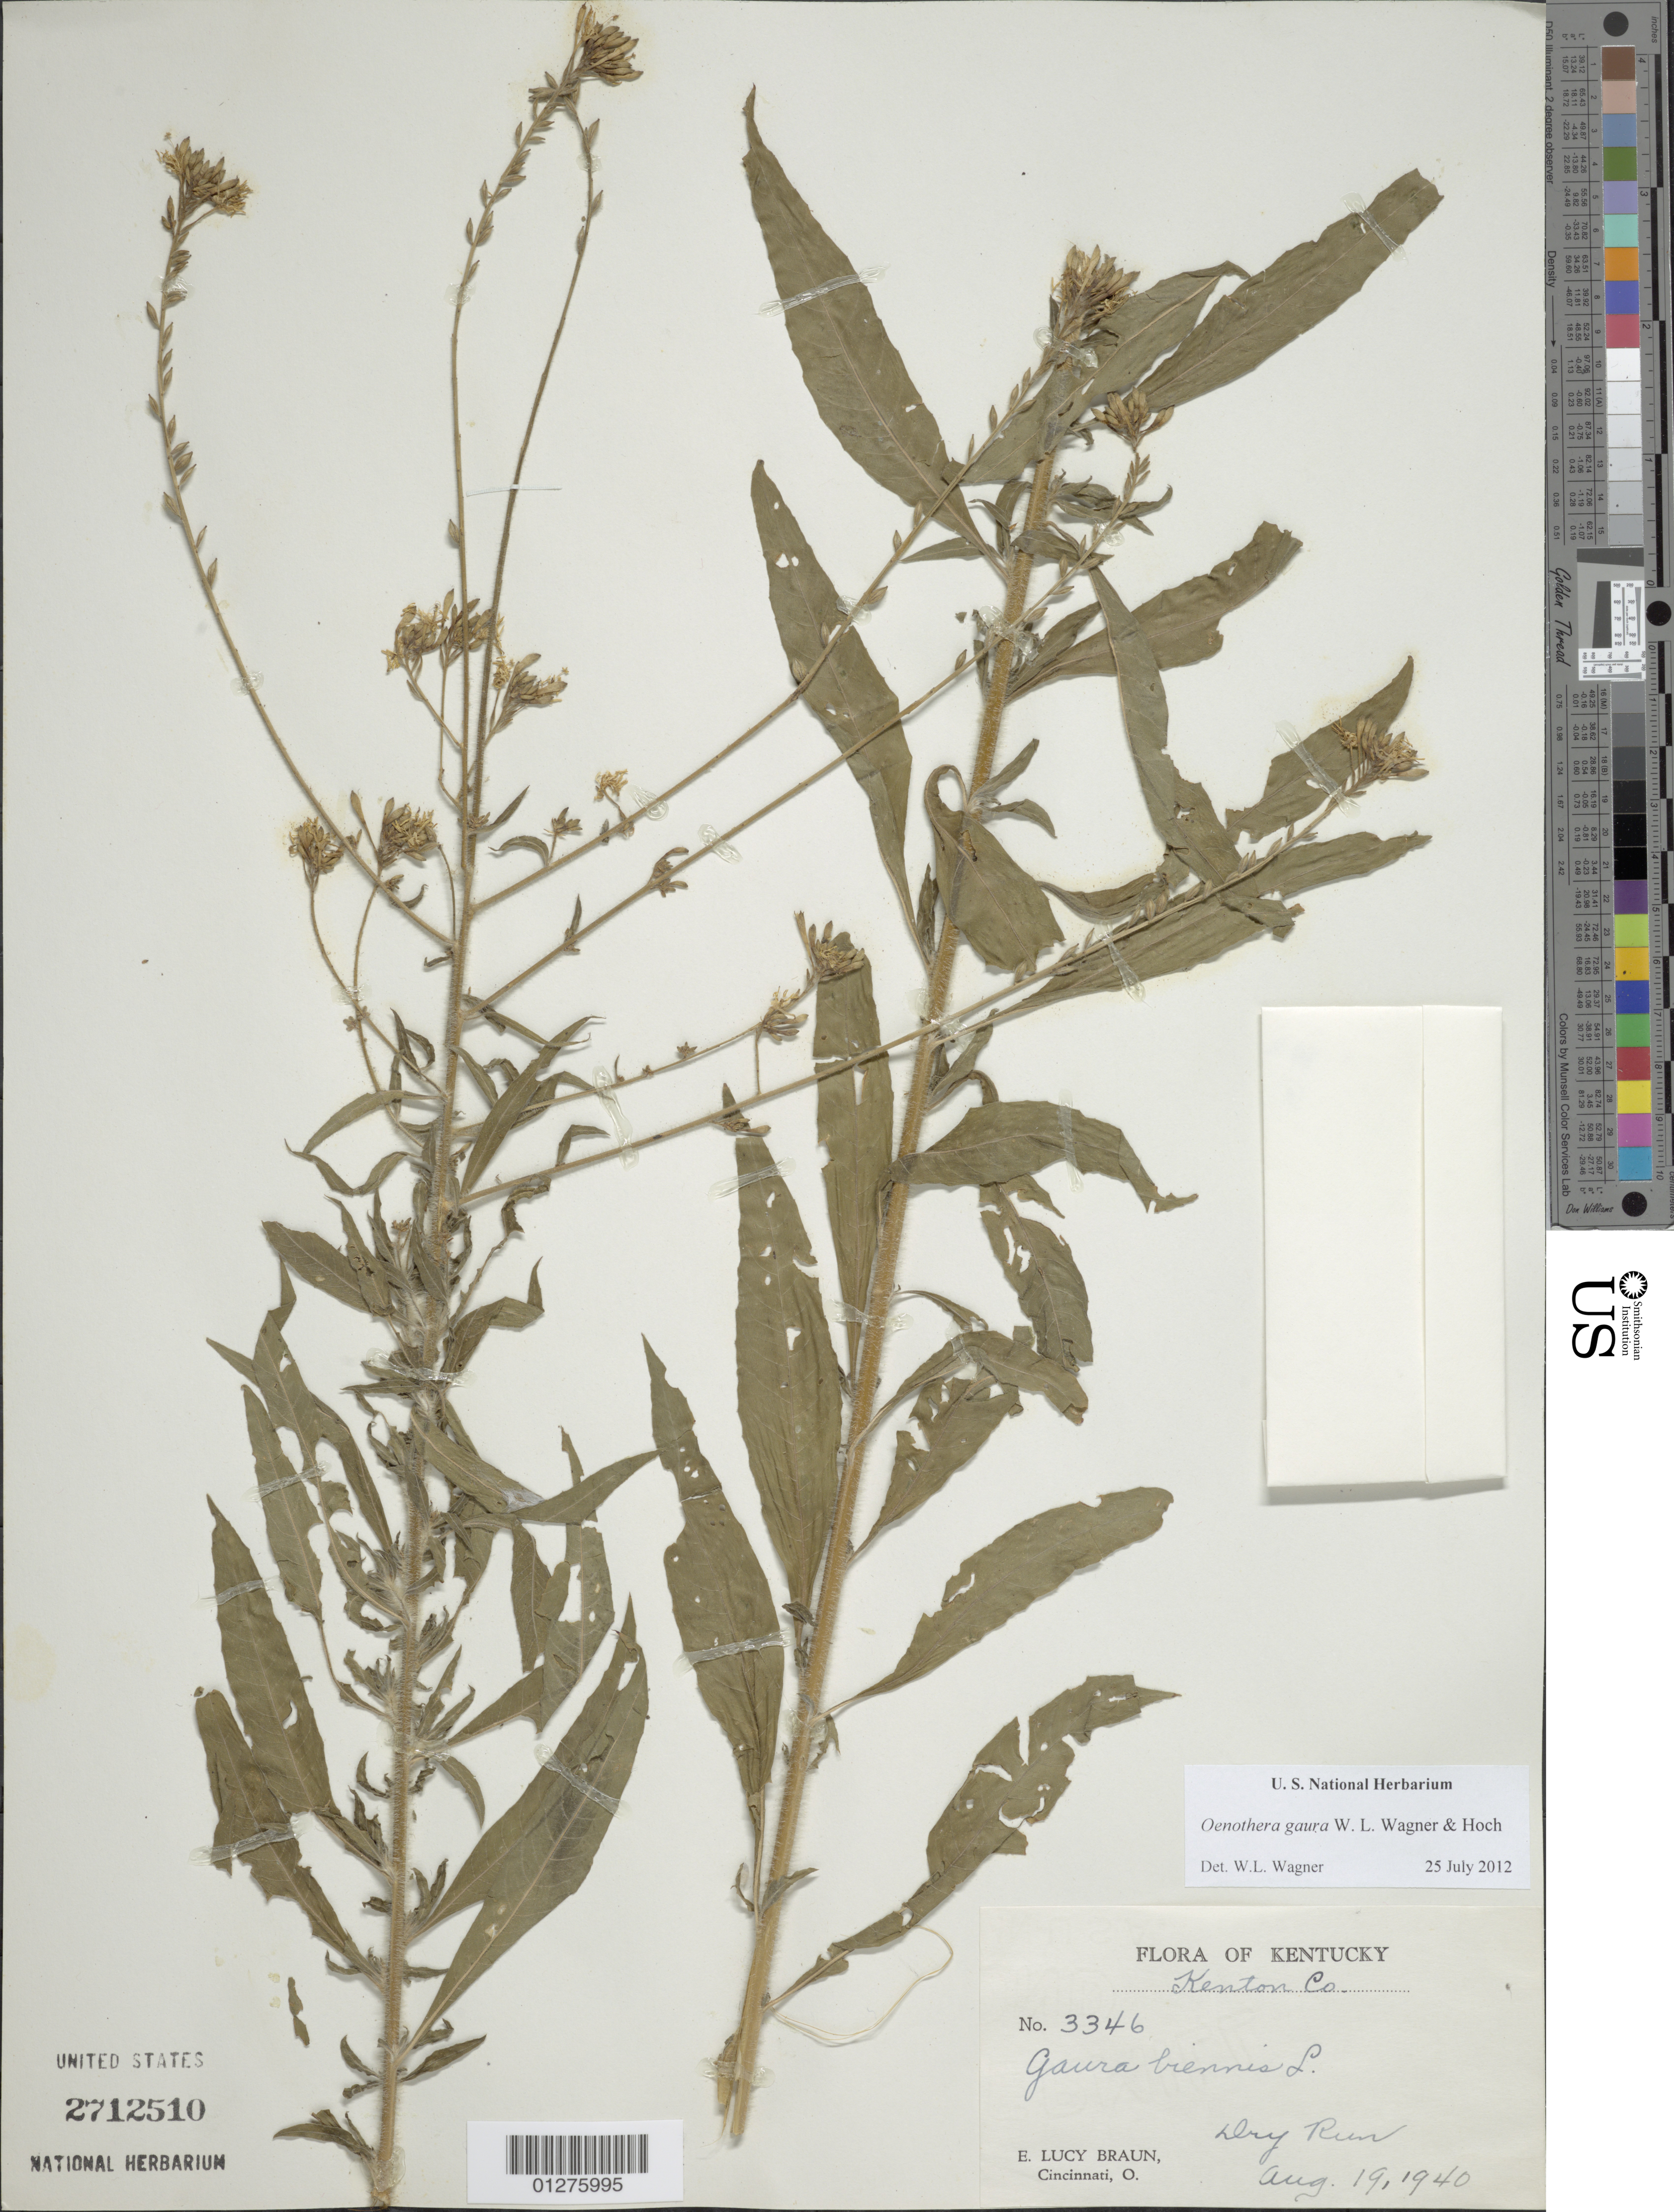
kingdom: Plantae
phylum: Tracheophyta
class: Magnoliopsida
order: Myrtales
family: Onagraceae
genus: Oenothera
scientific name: Oenothera gaura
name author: W.L. Wagner & Hoch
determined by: Wagner, W. L., (BOT), Smithsonian Institution - National Museum of Natural History (UNITED STATES)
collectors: E. L. Braun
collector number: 3346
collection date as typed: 19 Aug 1940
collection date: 1940-08-19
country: United States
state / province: Kentucky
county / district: Kenton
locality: Dry run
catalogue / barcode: US 2712510